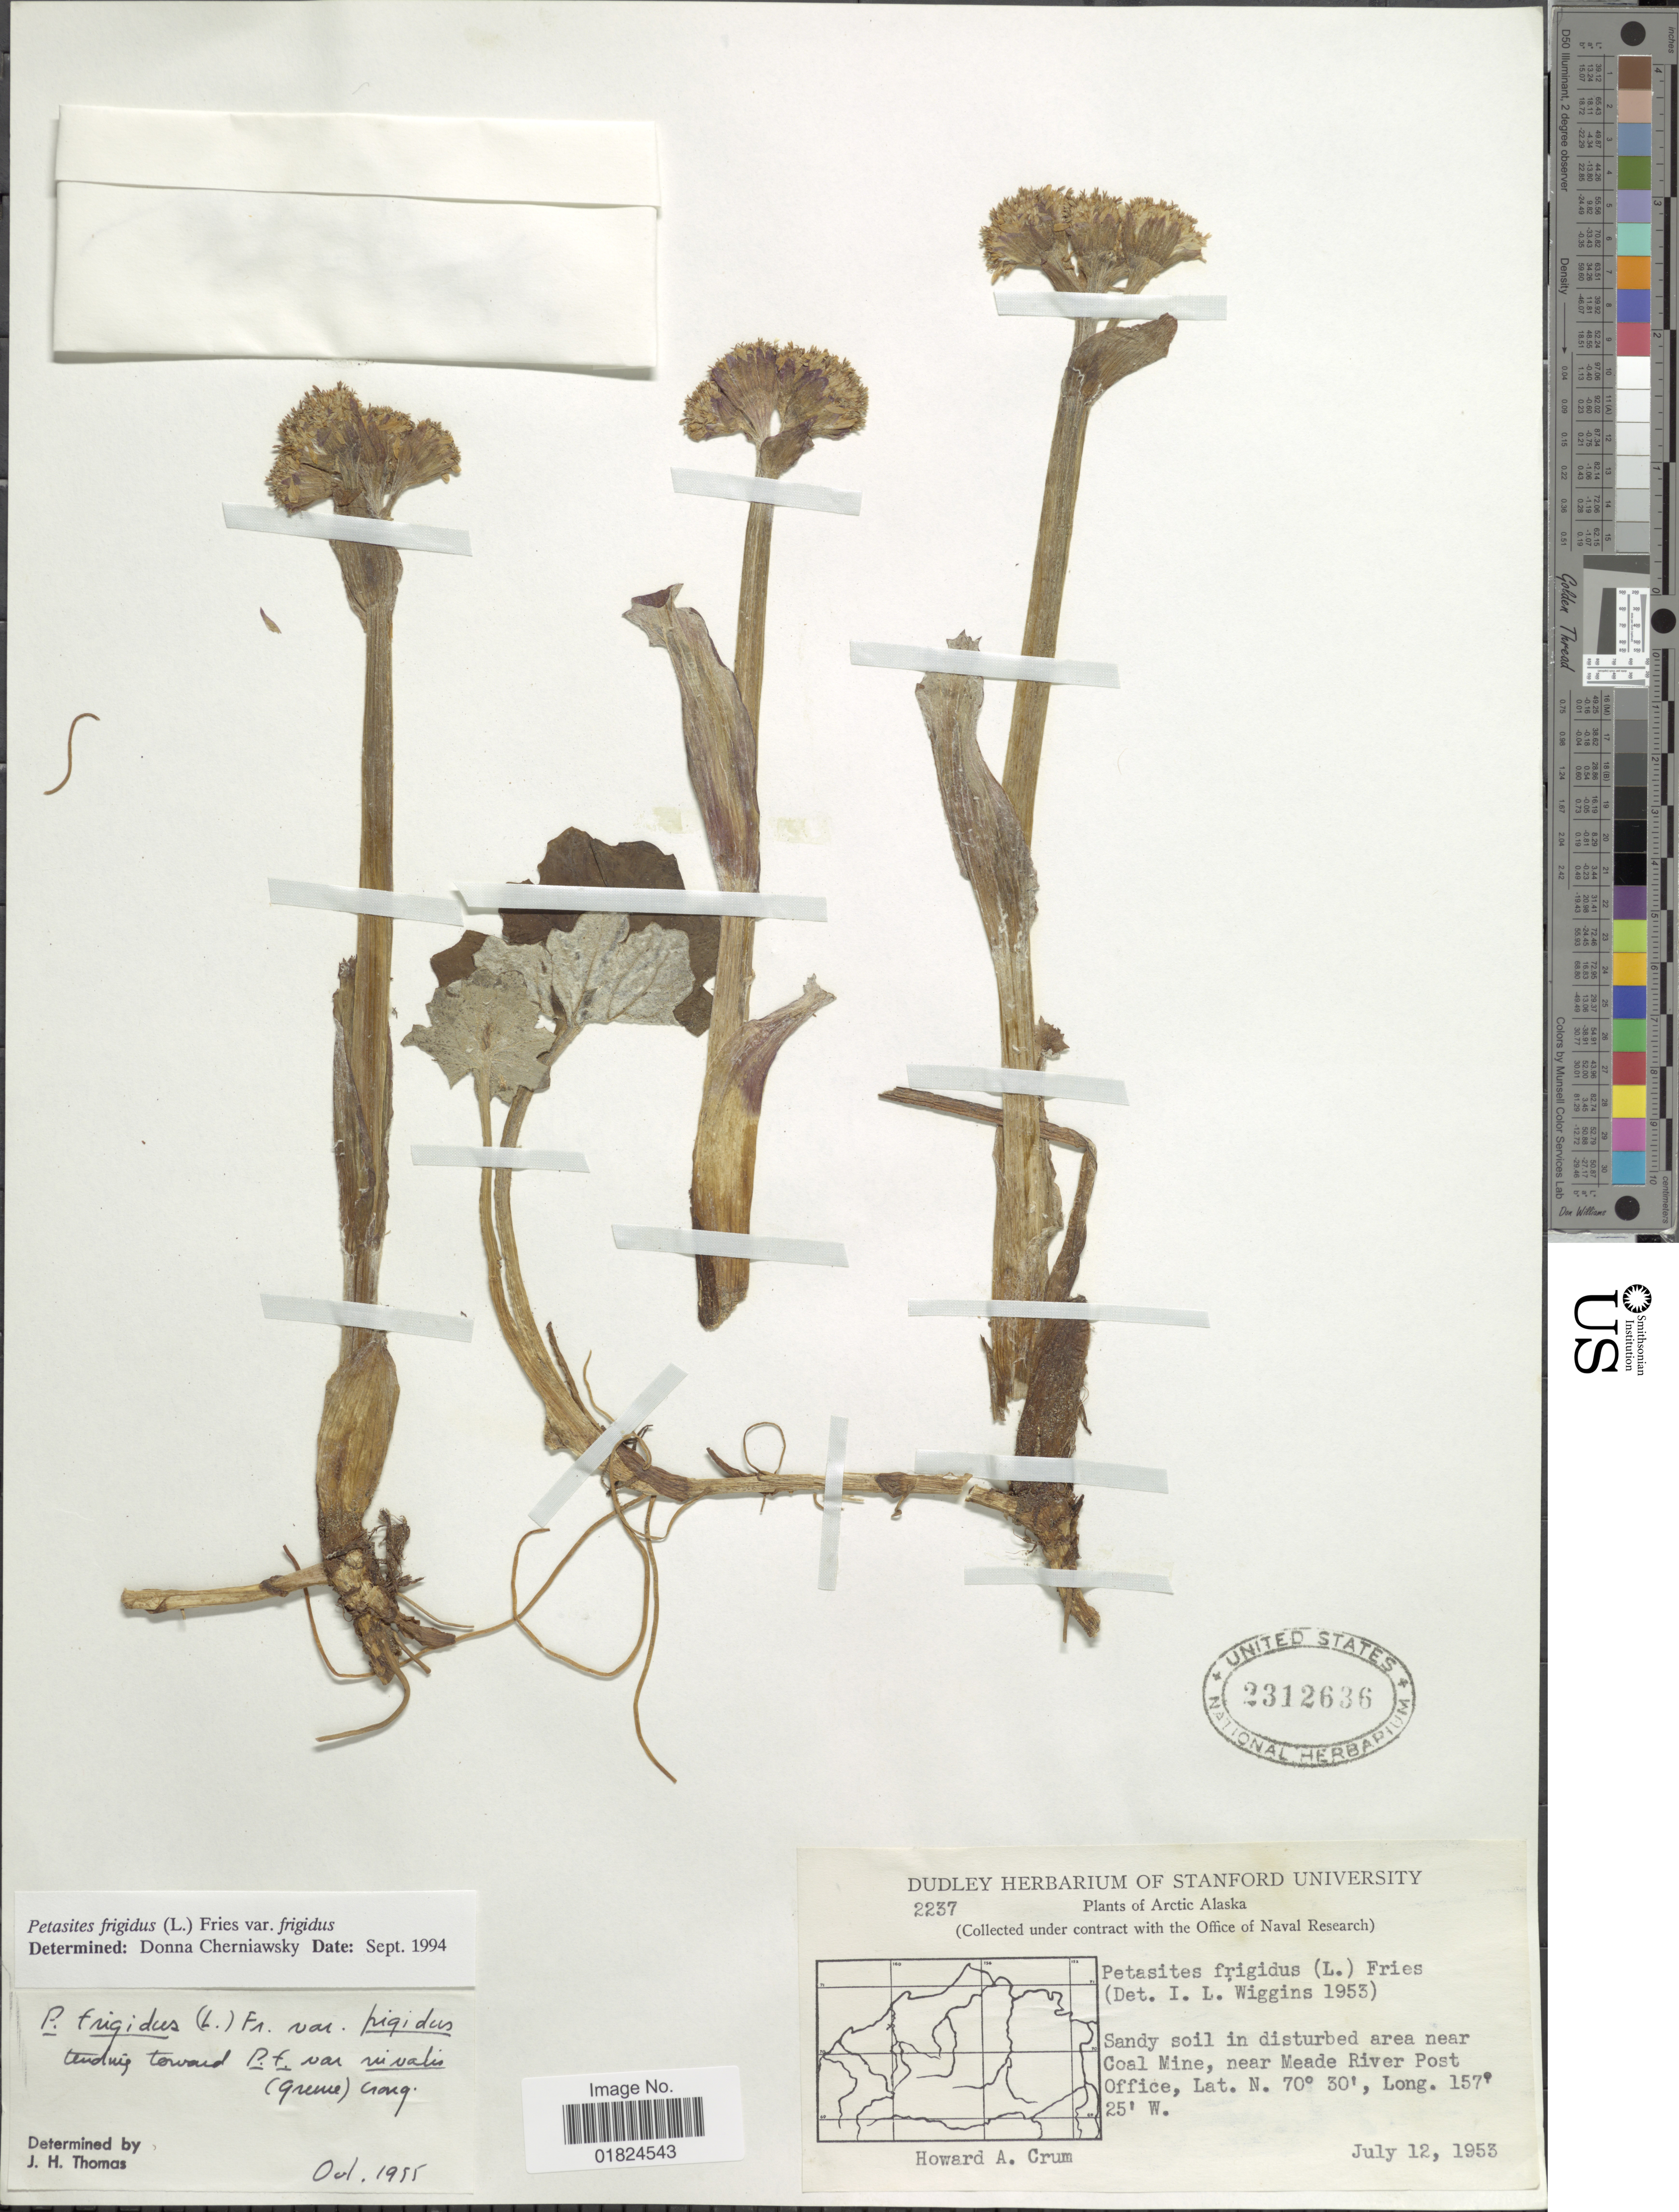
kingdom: Plantae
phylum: Tracheophyta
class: Magnoliopsida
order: Asterales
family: Asteraceae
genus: Petasites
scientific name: Petasites frigidus var. frigidus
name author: (L.) Fr.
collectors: H. A. Crum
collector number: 2237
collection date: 1953-07-12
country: United States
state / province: Alaska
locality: Arctic Alaska, area near Coal Mine, near Meade River Post Office.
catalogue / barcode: US 2312636